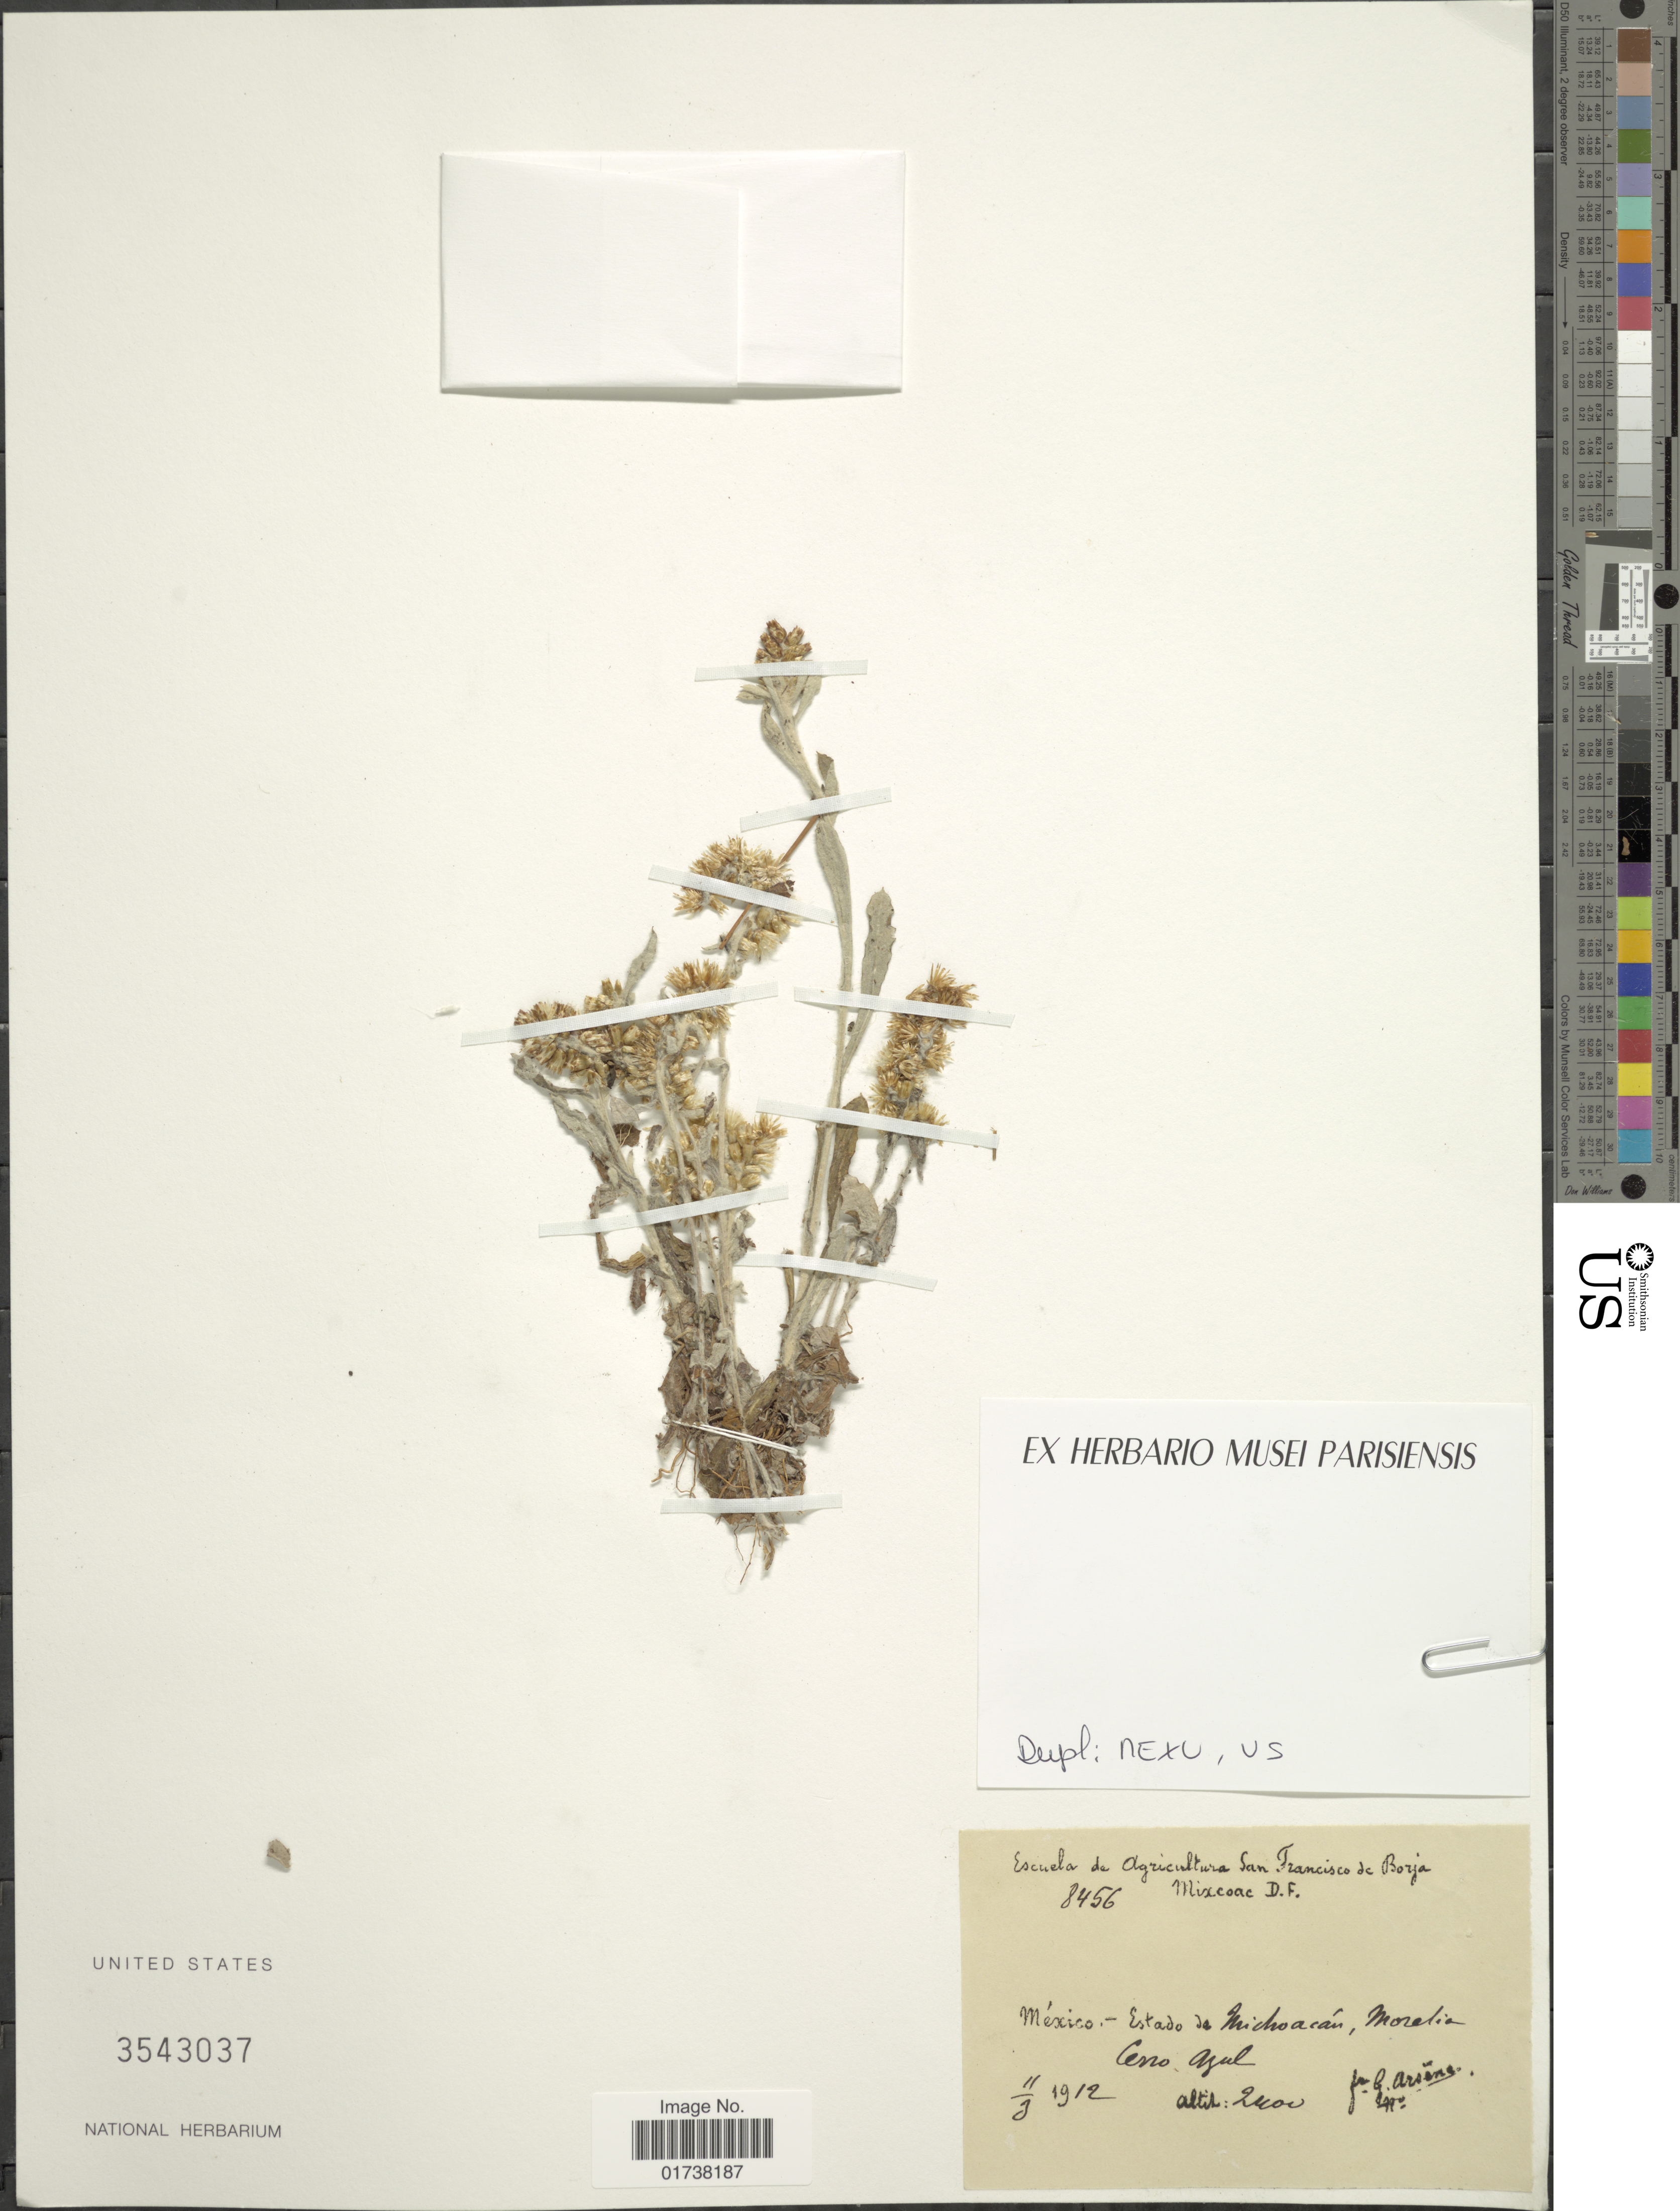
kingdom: Plantae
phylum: Tracheophyta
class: Magnoliopsida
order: Asterales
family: Asteraceae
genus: Gamochaeta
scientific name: Gamochaeta americana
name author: (Mill.) Wedd.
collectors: Bro. G. Arsène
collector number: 8456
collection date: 1912-09-11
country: Mexico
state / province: Michoacán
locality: Estado is Michoacan, Morelia, Cerro Azul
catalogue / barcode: US 3543037